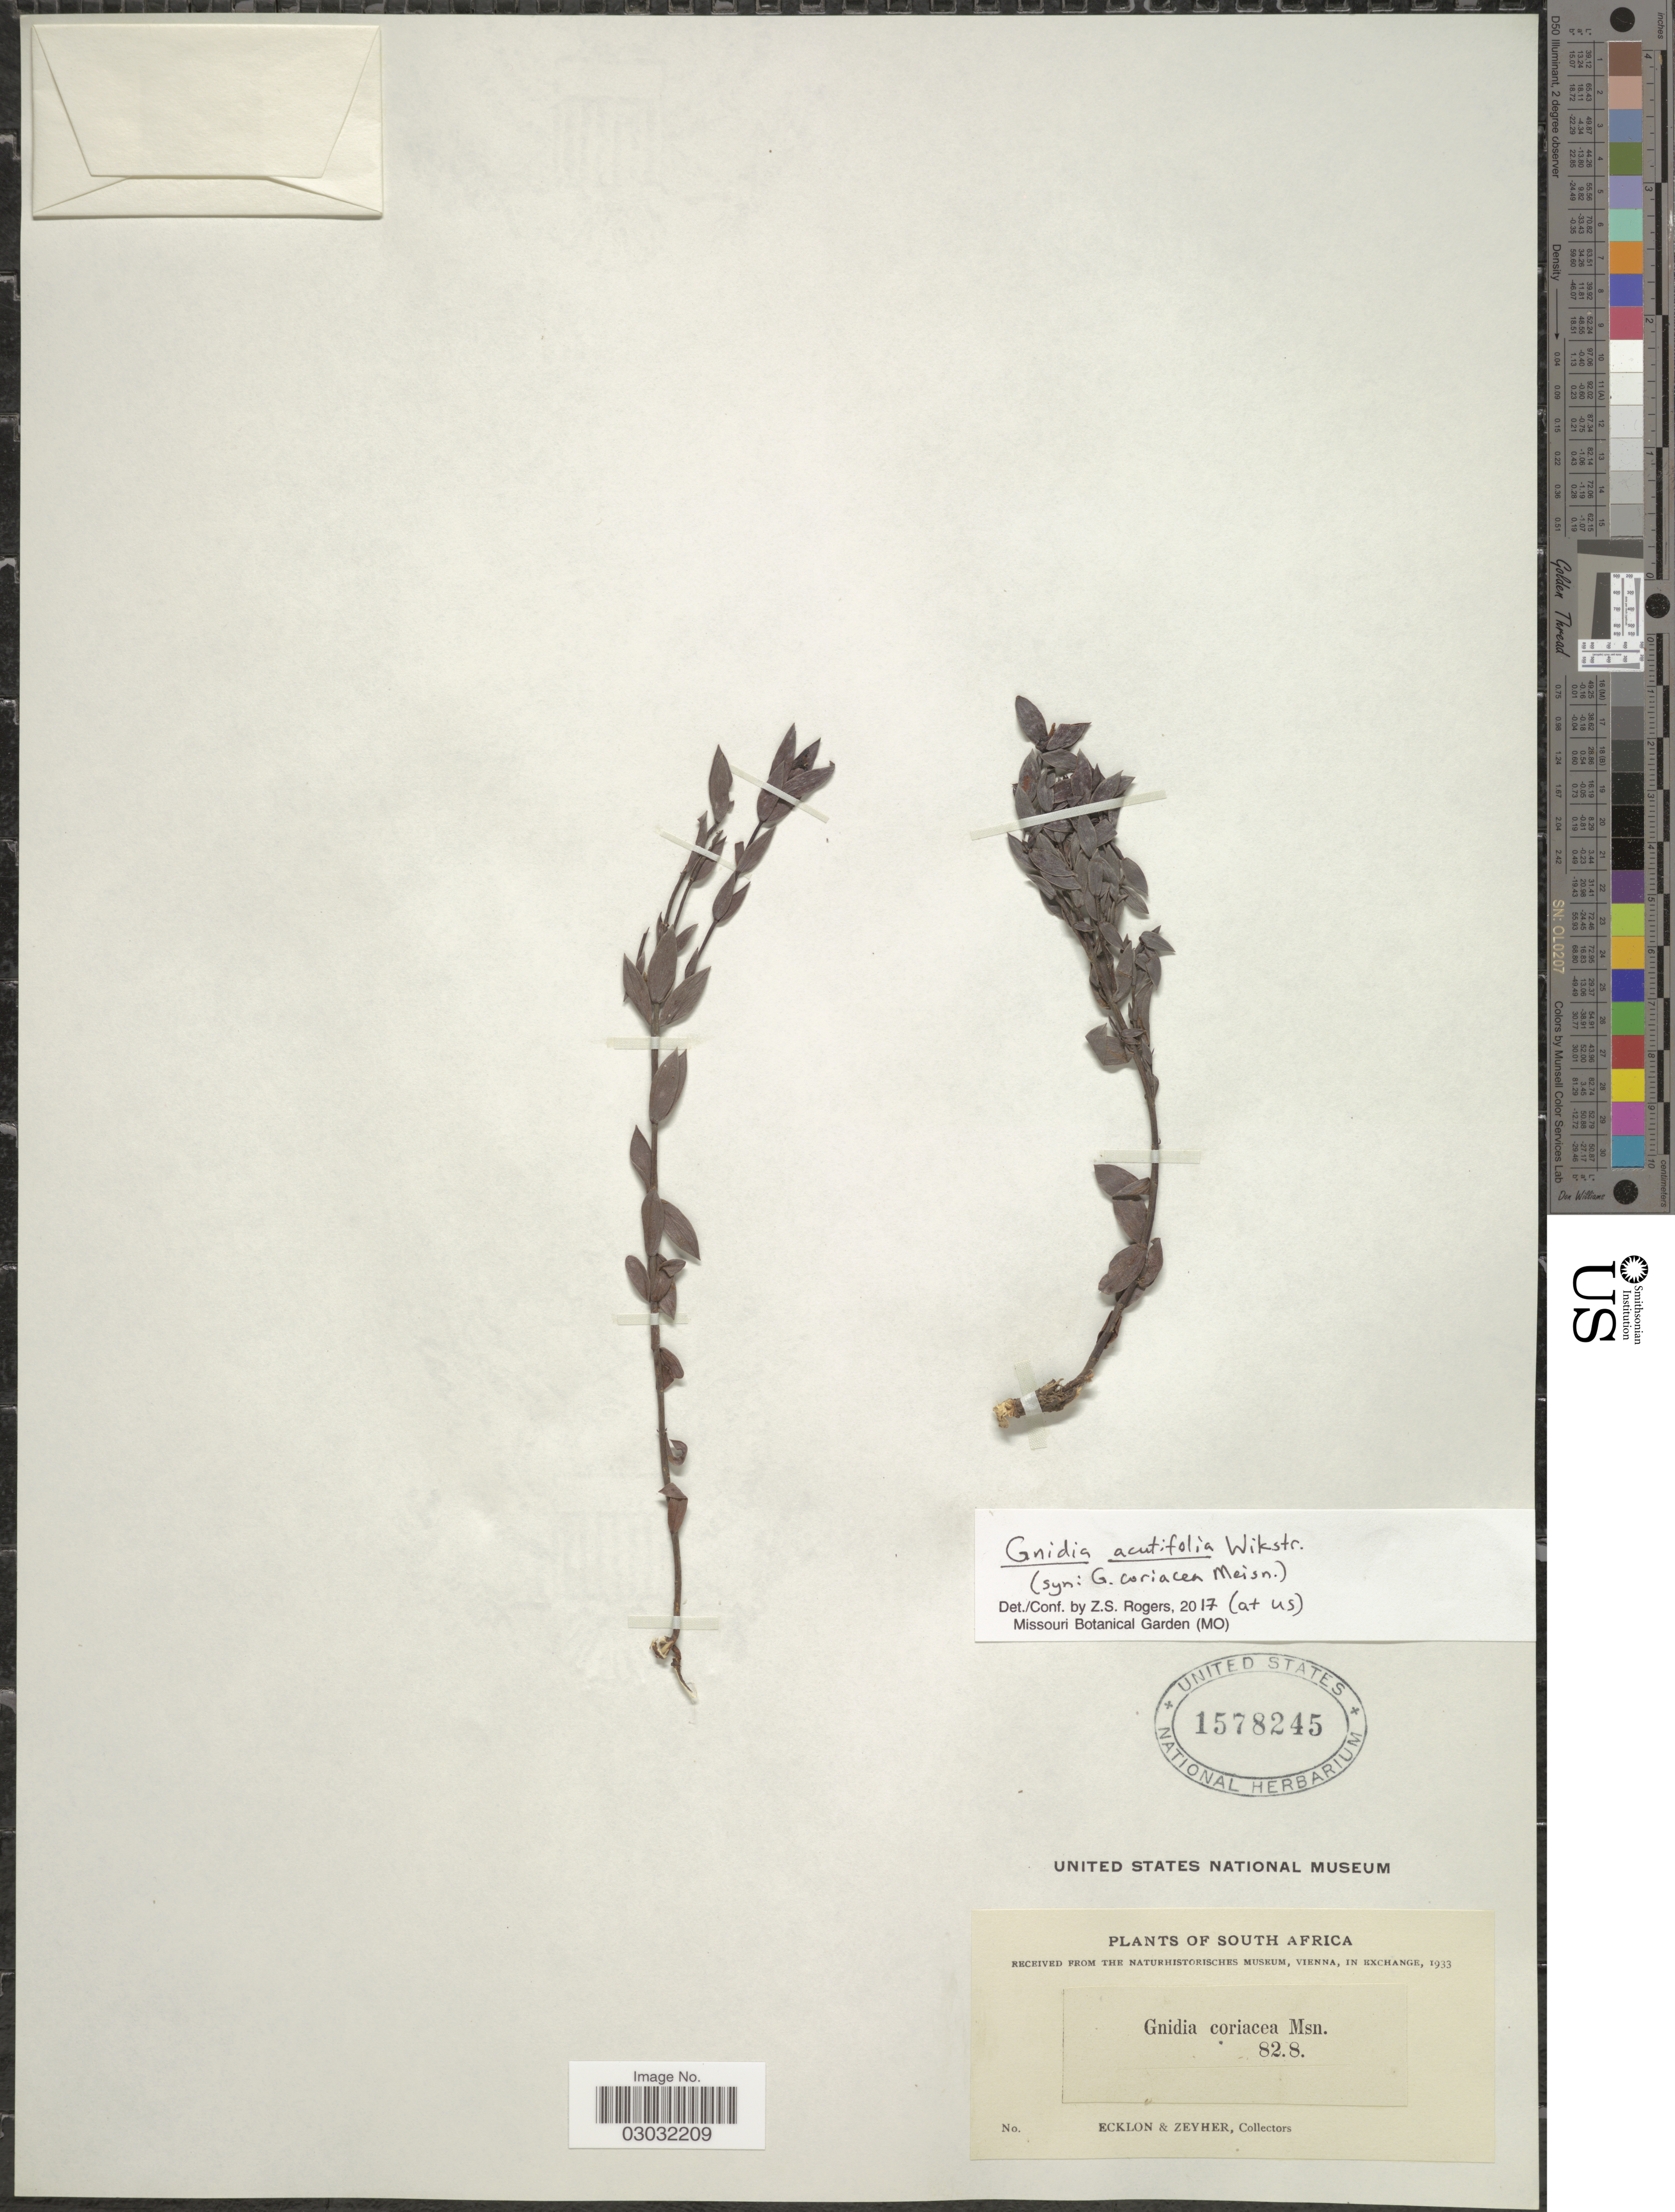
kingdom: Plantae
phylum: Tracheophyta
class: Magnoliopsida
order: Malvales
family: Thymelaeaceae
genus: Gnidia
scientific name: Gnidia acutifolia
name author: Wikstr.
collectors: -. Ecklon & -. Zeyher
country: South Africa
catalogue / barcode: US 1578245